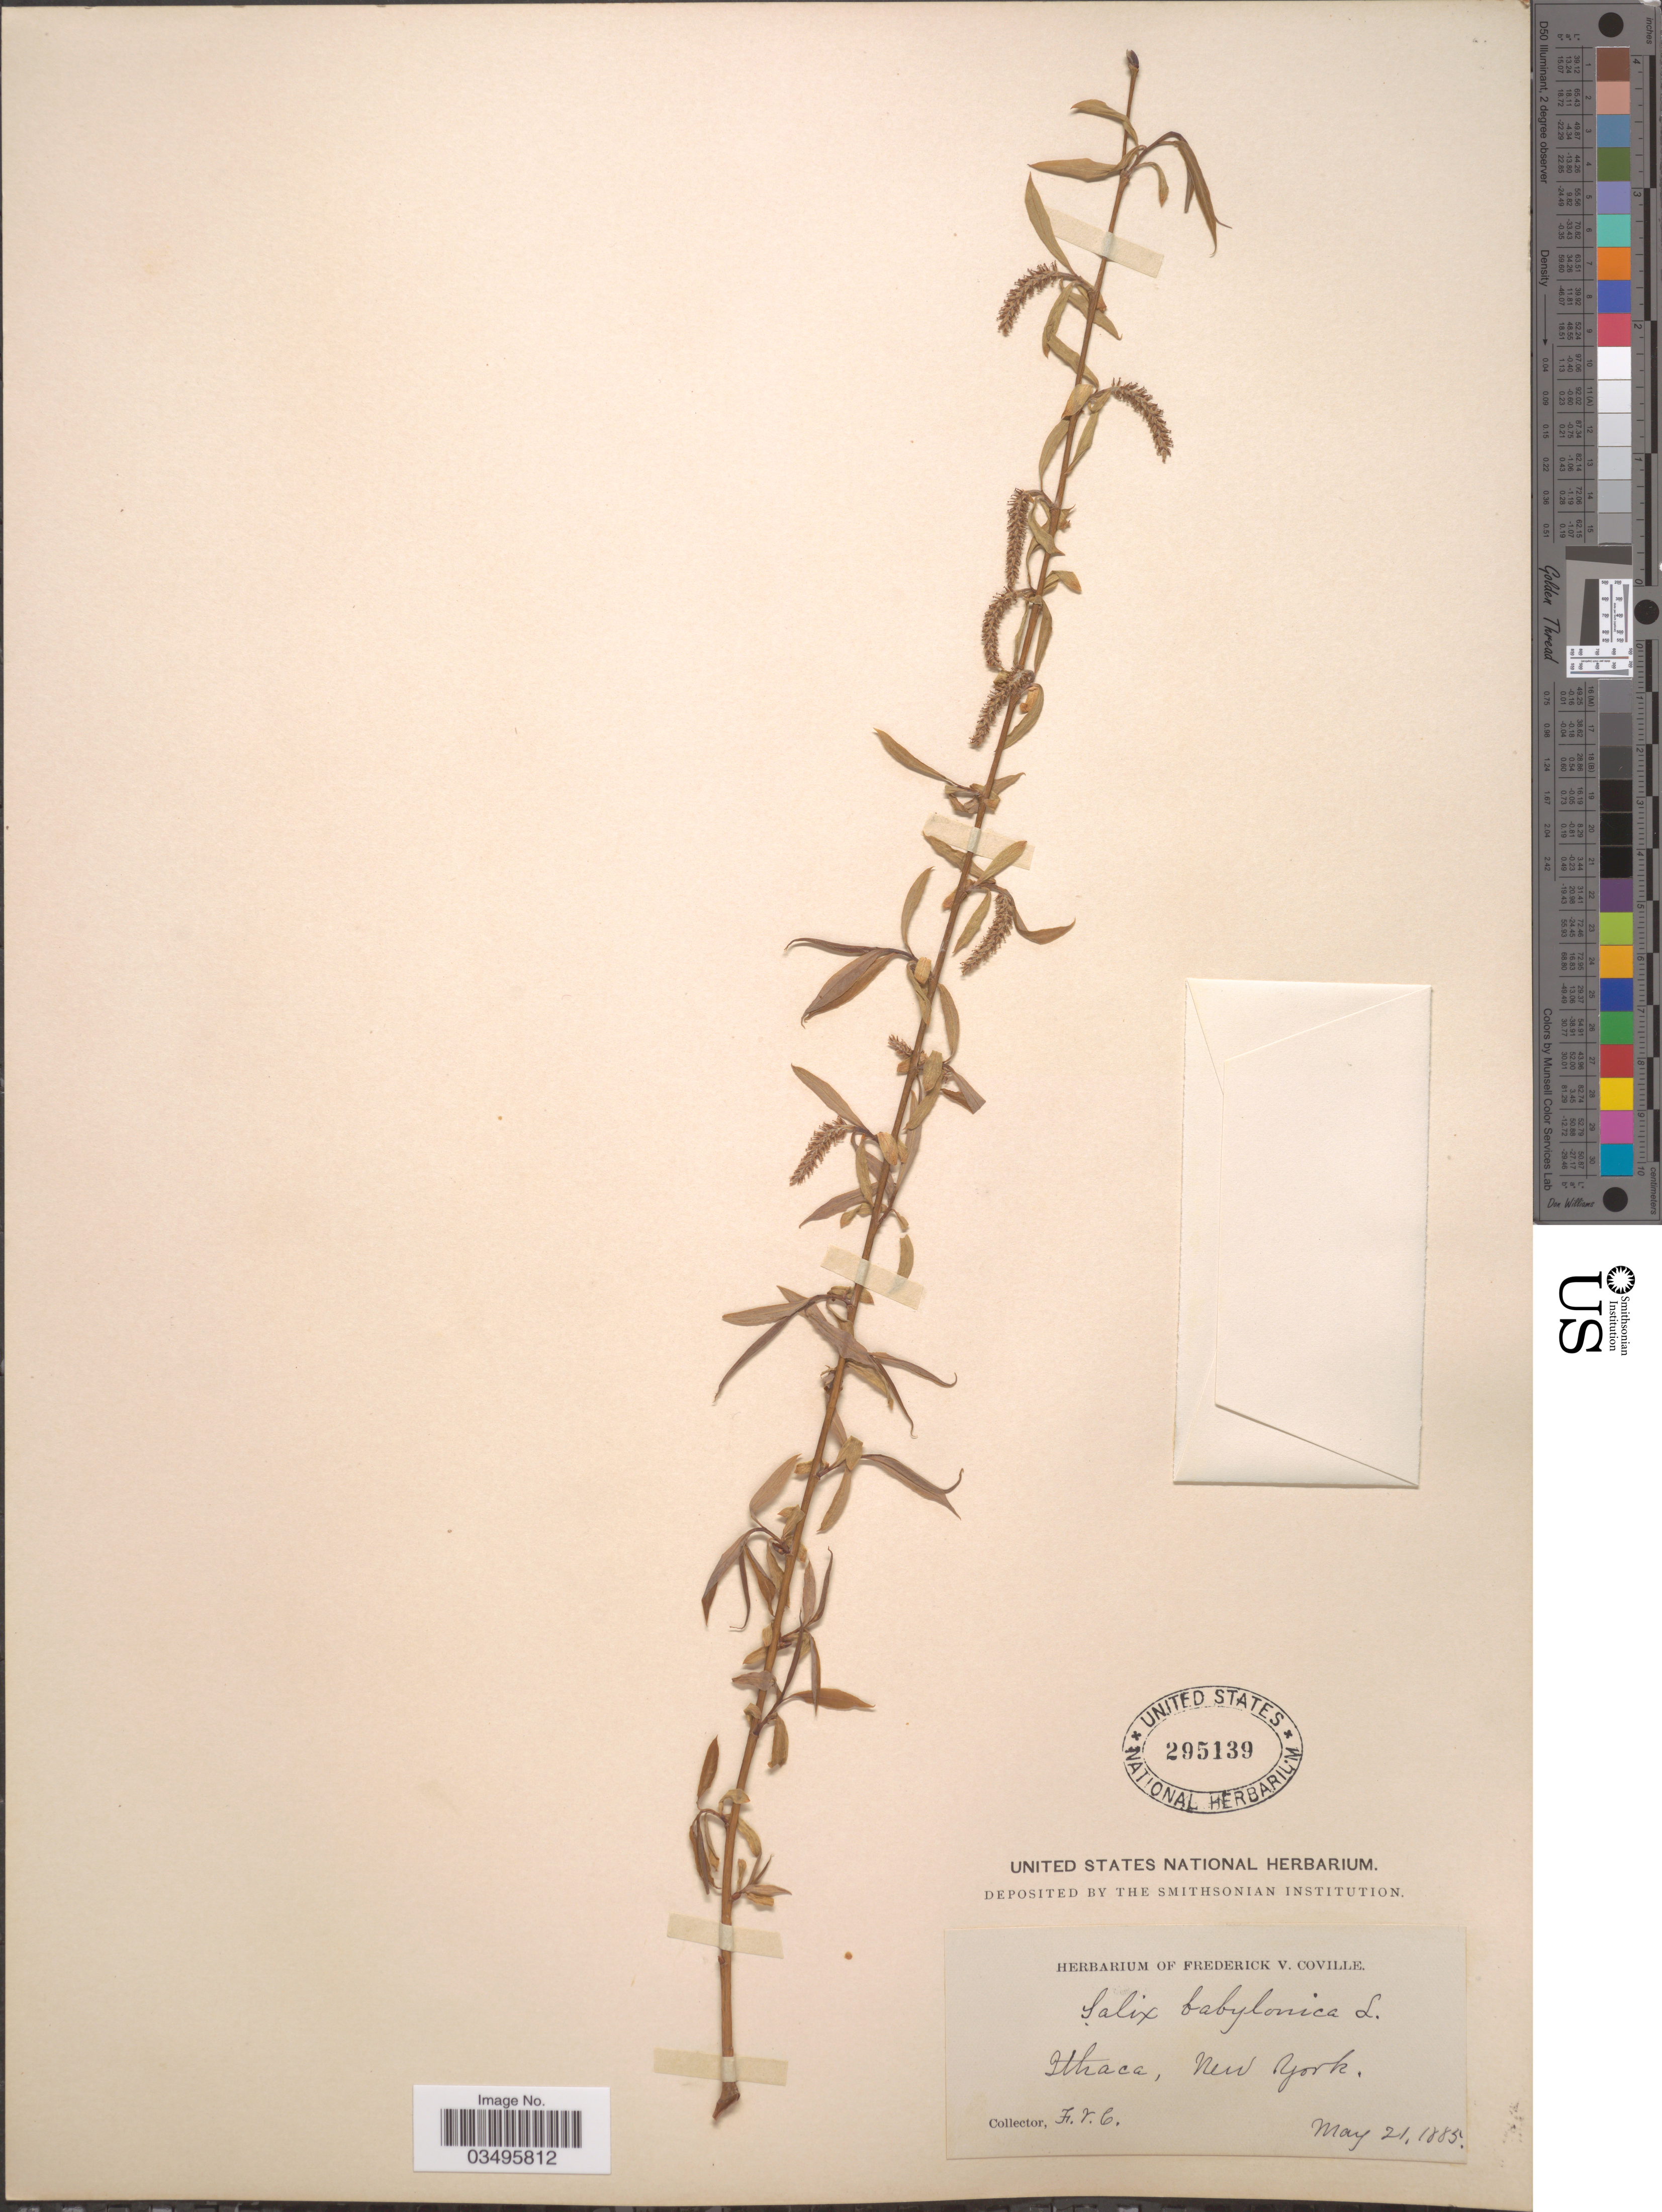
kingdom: Plantae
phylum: Tracheophyta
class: Magnoliopsida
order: Malpighiales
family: Salicaceae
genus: Salix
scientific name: Salix babylonica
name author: L.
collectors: F. V. Coville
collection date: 1883-05-21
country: United States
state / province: New York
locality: Ithaca.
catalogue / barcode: US 295139